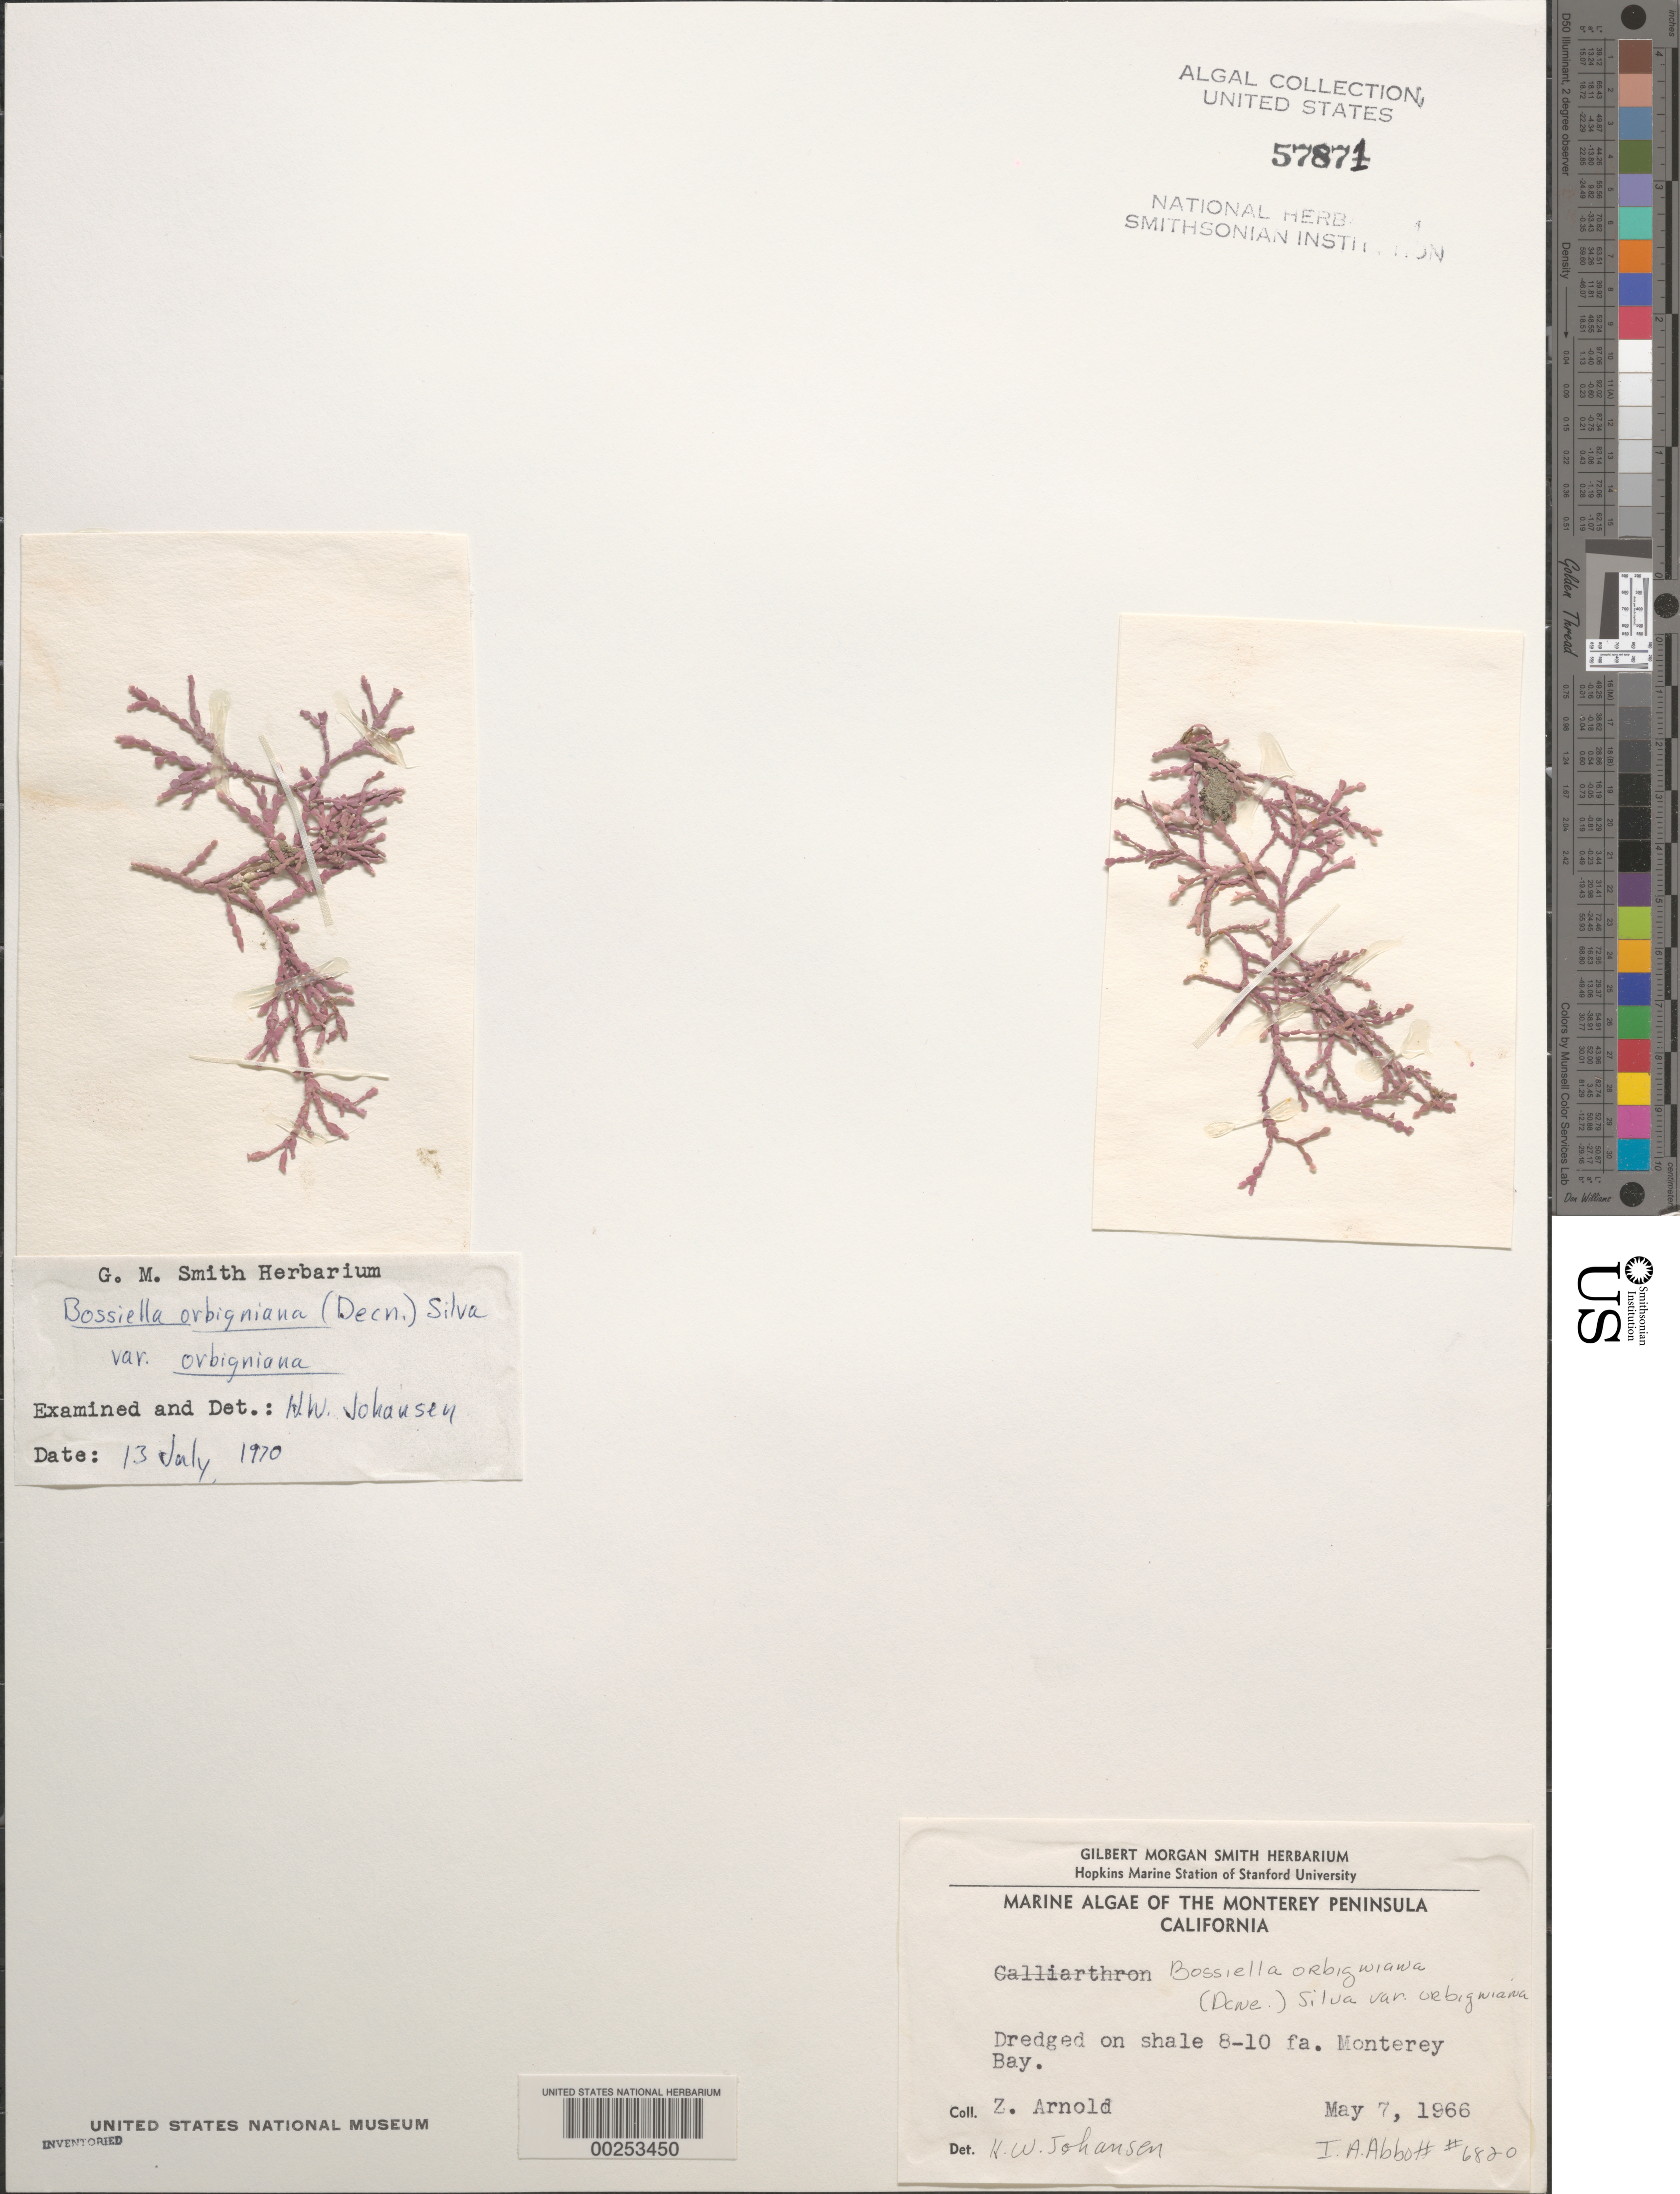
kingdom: Plantae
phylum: Rhodophyta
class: Florideophyceae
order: Corallinales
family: Corallinaceae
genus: Bossiella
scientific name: Bossiella orbigniana var. orbigniana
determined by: Johansen, H. W.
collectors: Z. M. Arnold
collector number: IAA 6820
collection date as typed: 07 May 1966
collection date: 1966-05-07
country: United States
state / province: California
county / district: Monterey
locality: Monterey Bay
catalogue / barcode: US 57871